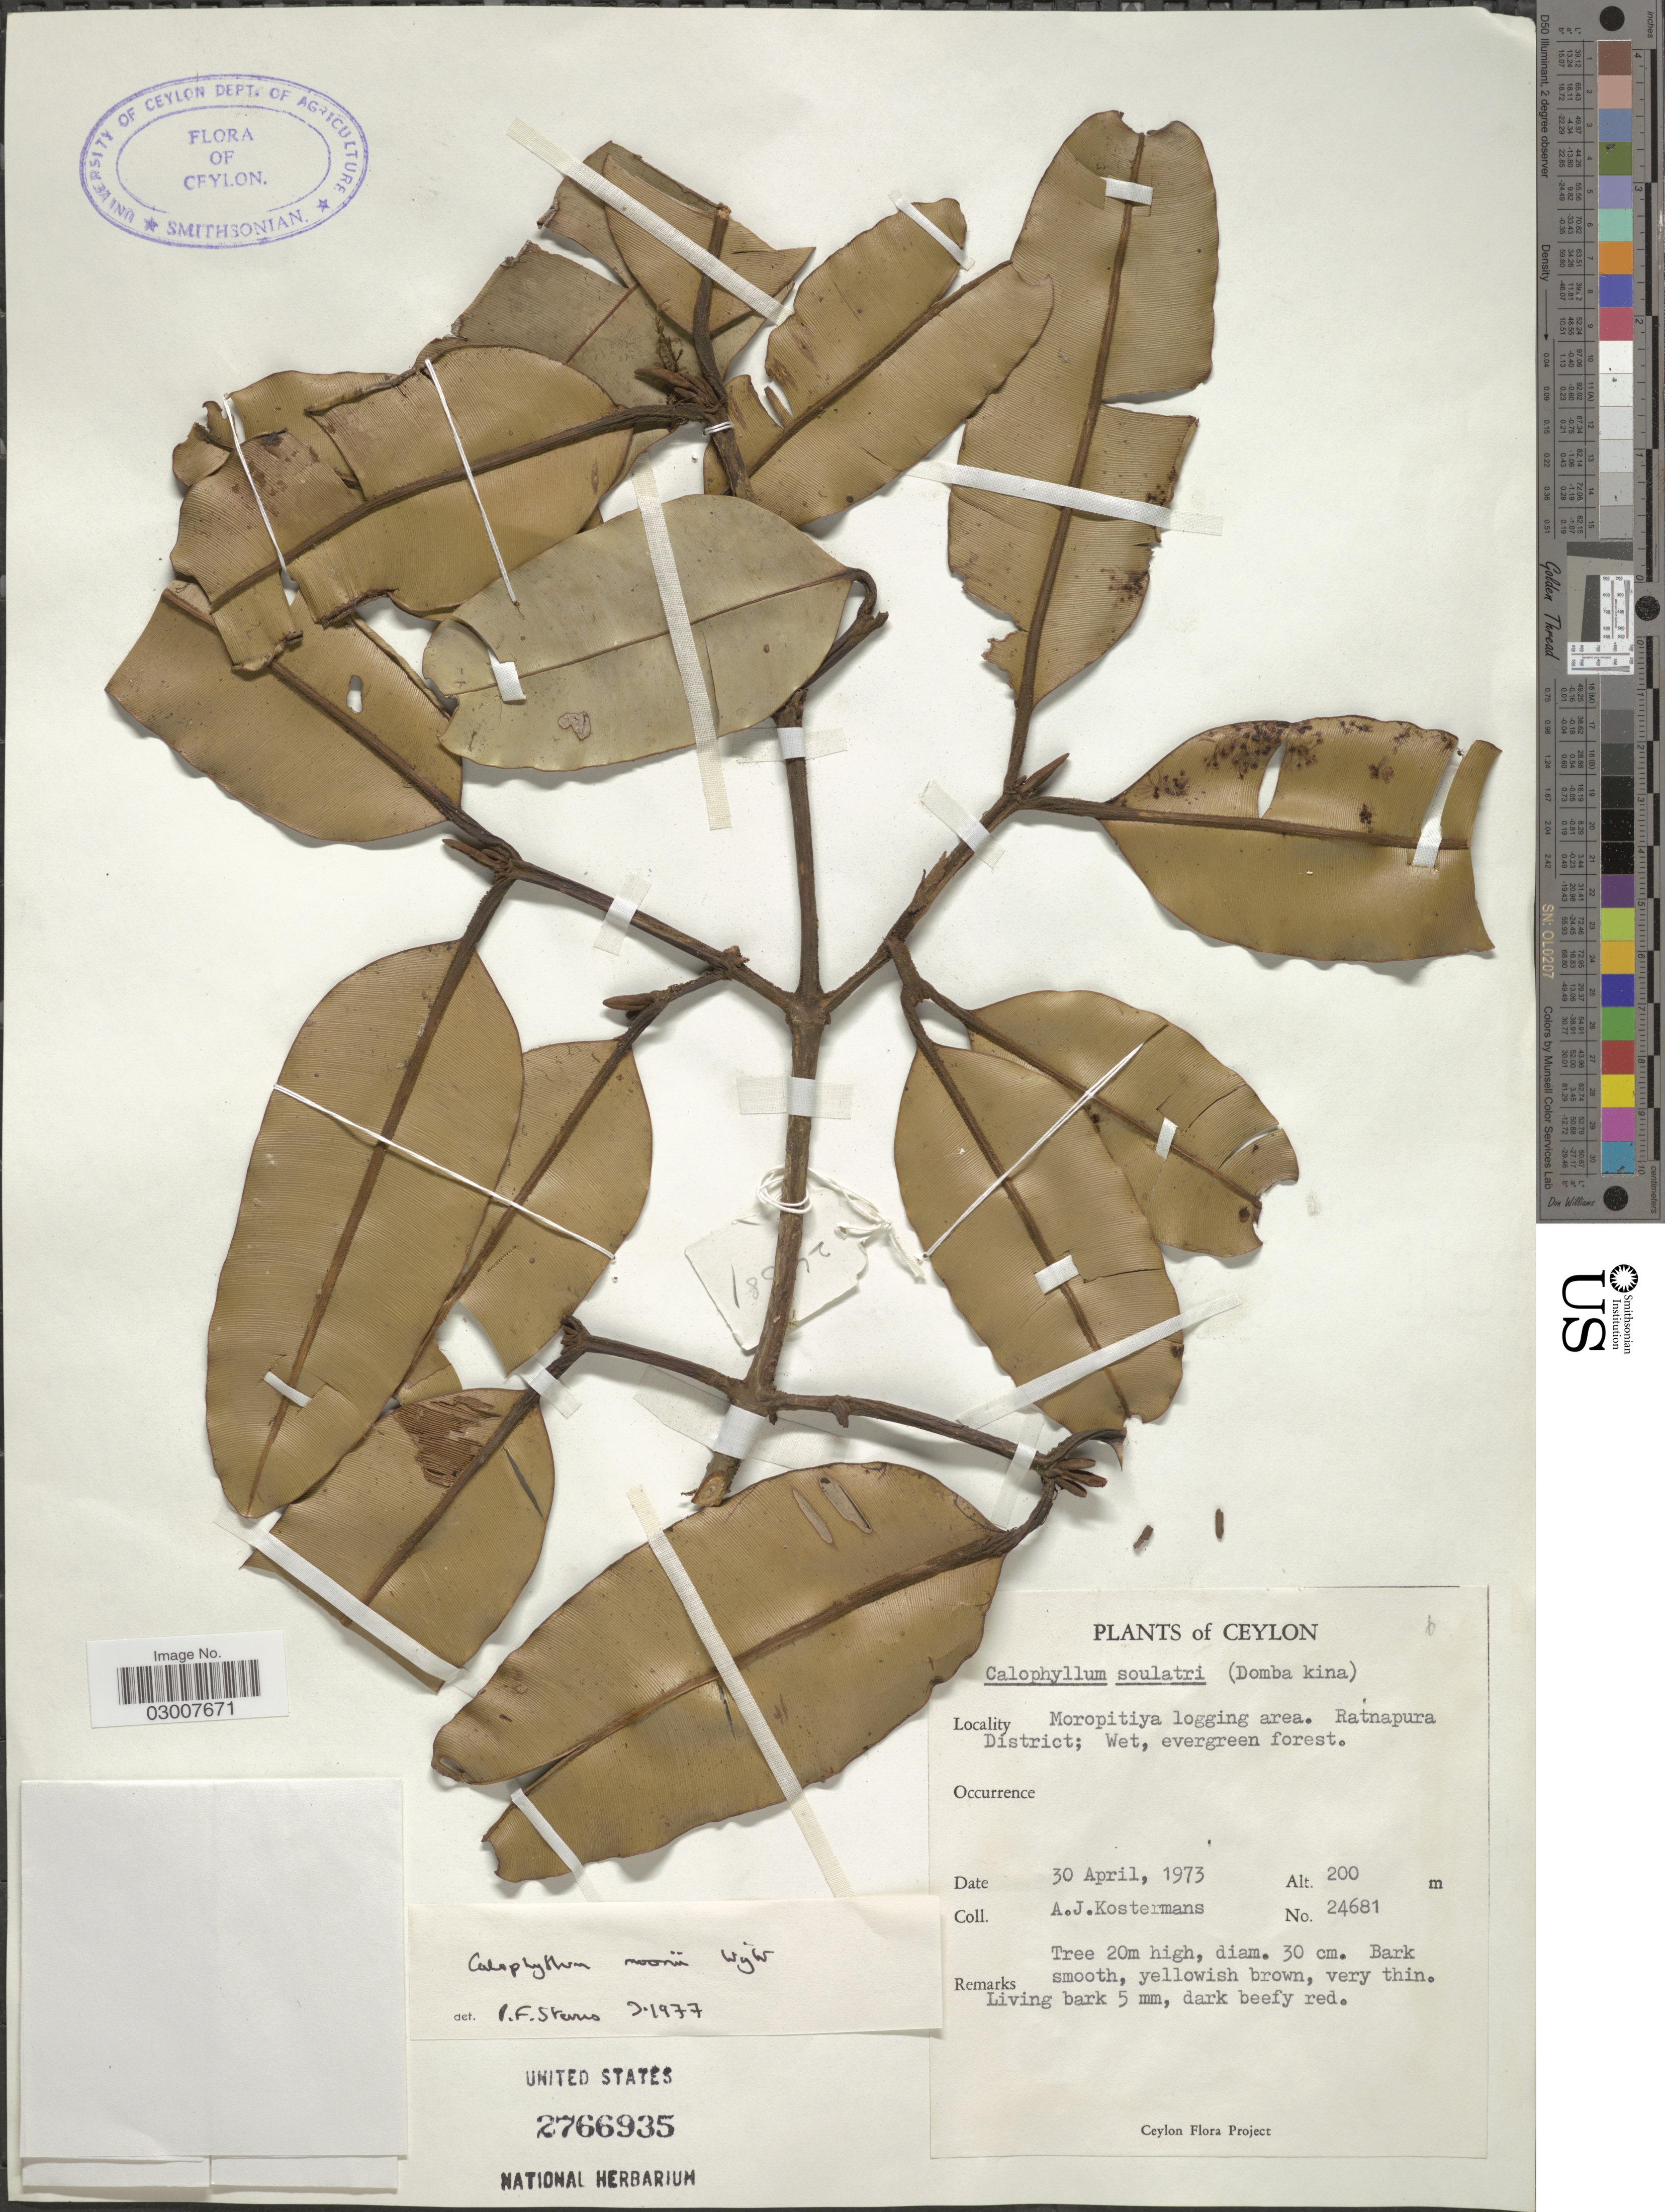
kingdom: Plantae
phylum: Tracheophyta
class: Magnoliopsida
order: Malpighiales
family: Calophyllaceae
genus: Calophyllum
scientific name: Calophyllum moonii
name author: Wight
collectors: A. J. G. Kostermans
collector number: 24681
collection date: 1973-04-30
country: Sri Lanka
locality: Ceylon. Moropitiya logging area. Ratnapura District.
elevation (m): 200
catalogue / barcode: US 2766935